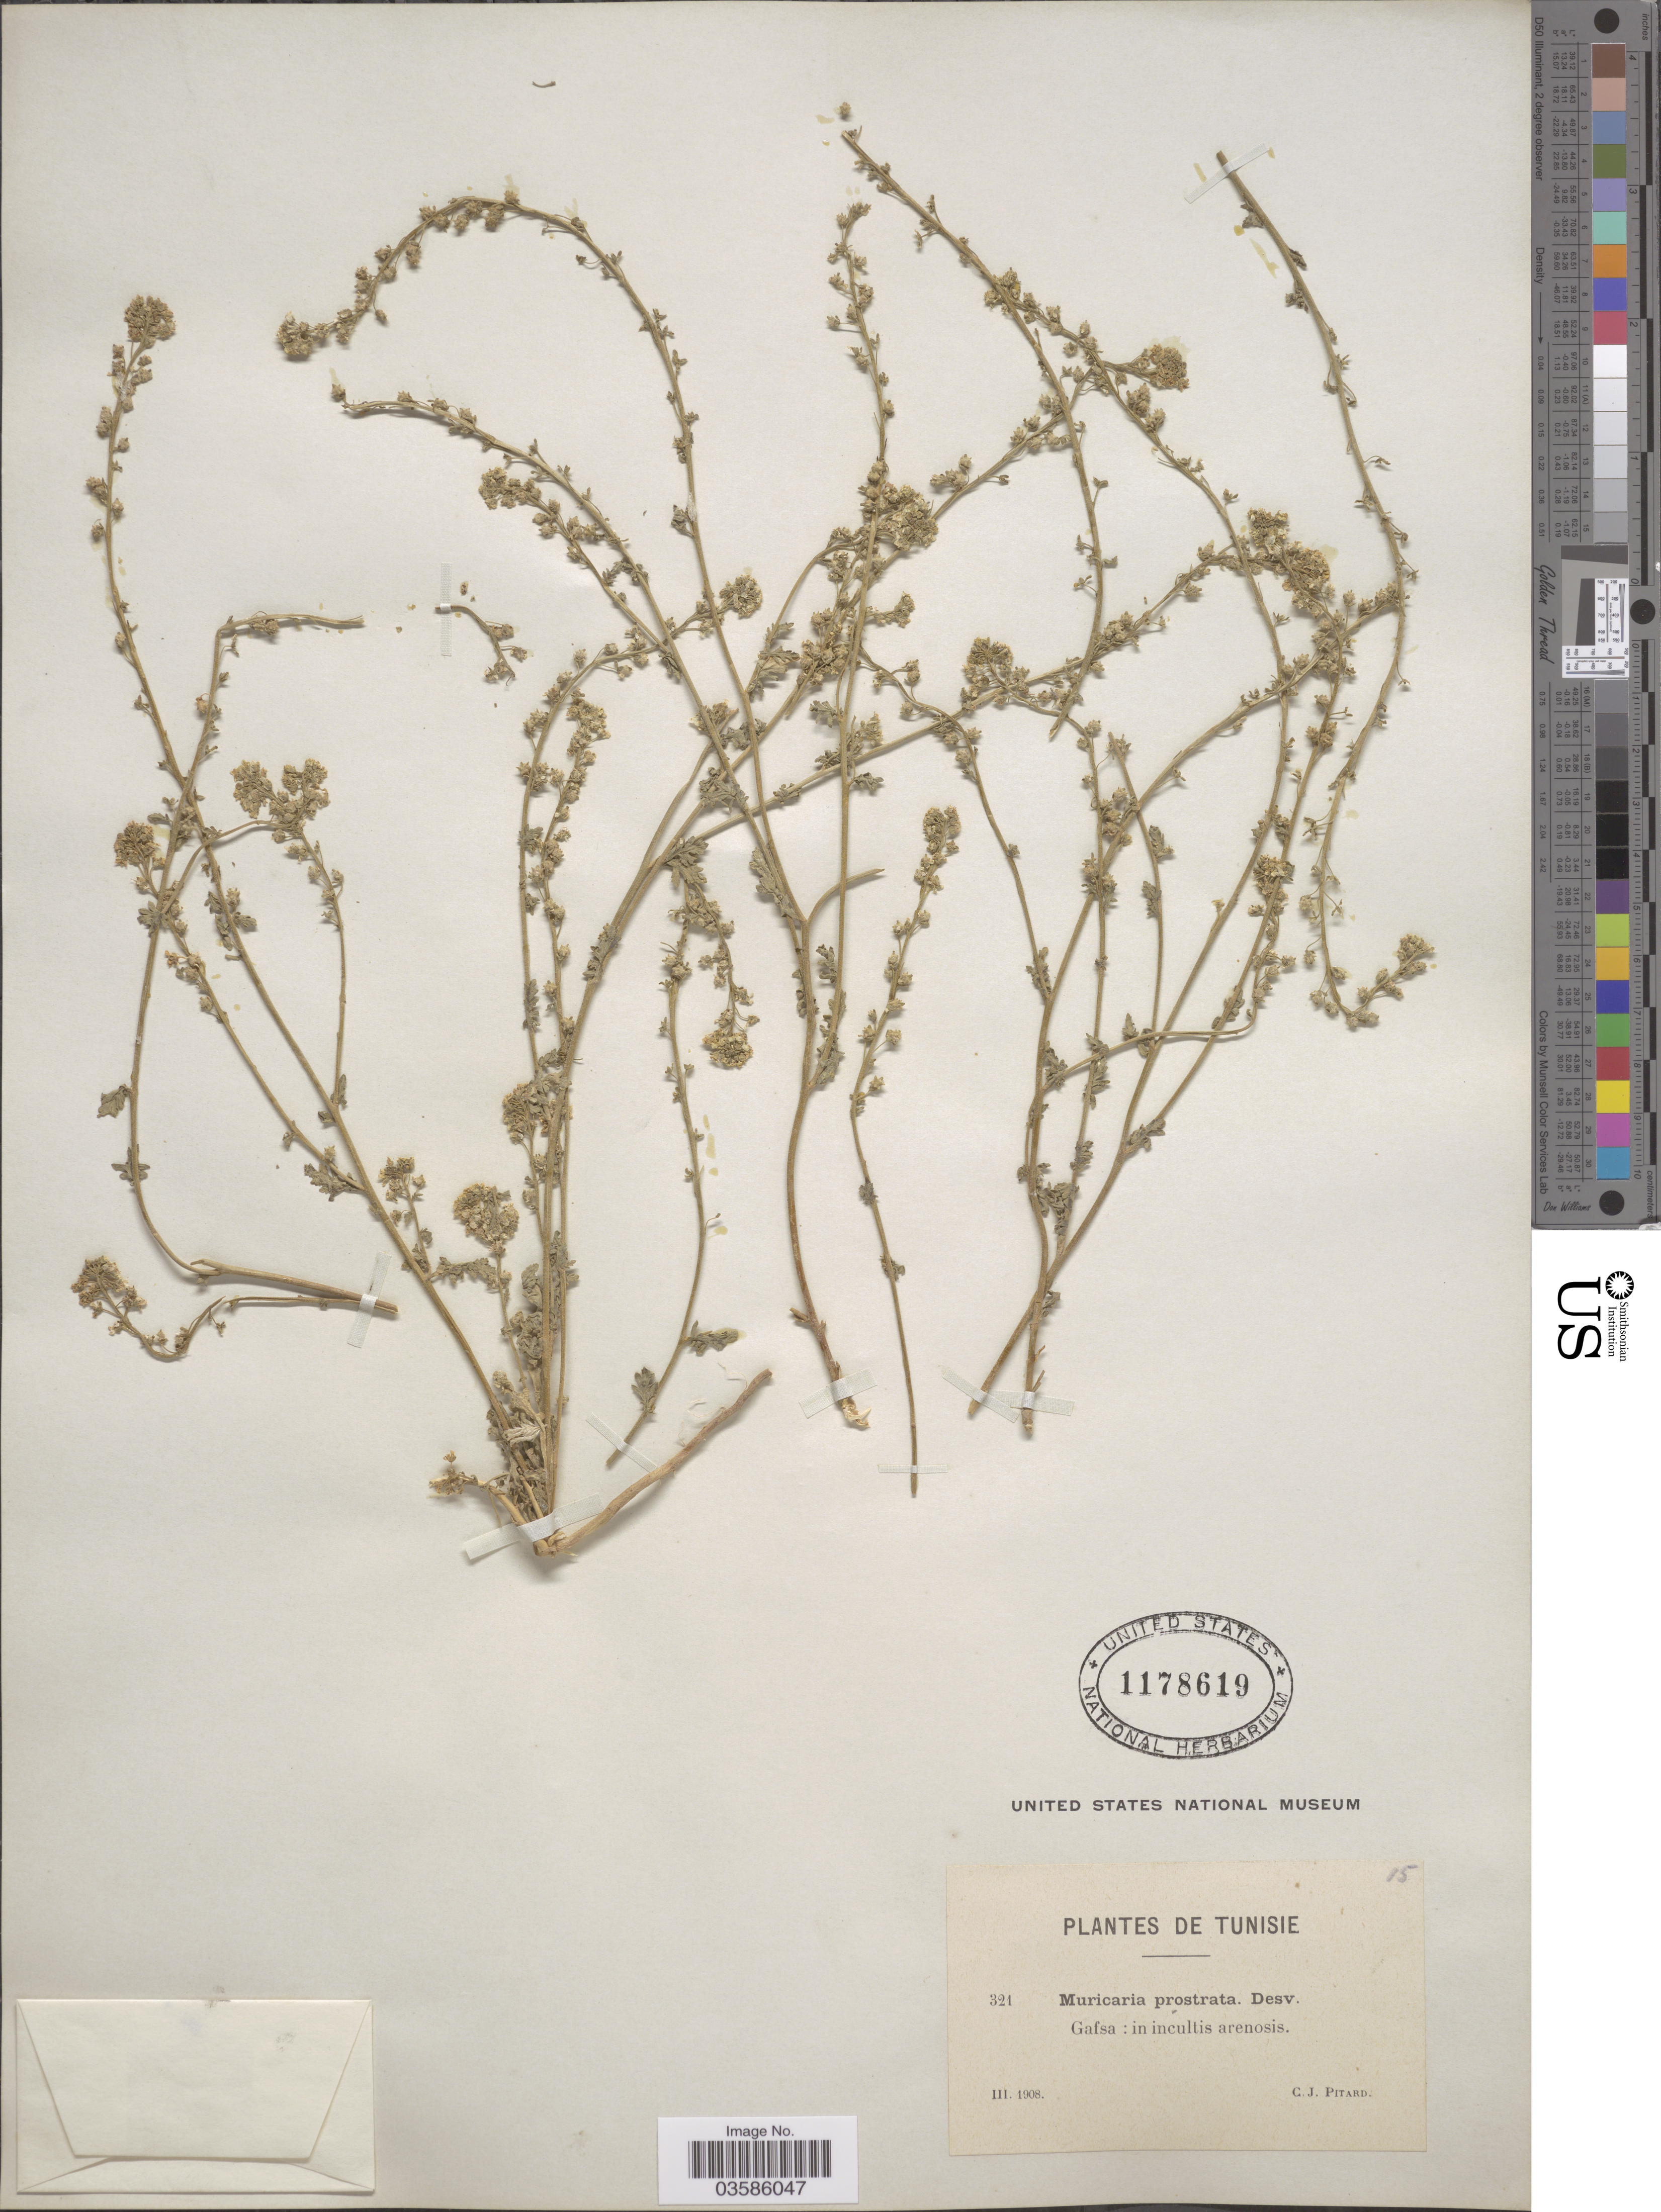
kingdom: Plantae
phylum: Tracheophyta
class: Magnoliopsida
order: Brassicales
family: Brassicaceae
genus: Muricaria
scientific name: Muricaria prostrata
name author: (Desf.) Desv.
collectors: C. Pitard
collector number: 321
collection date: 1908-03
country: Tunisia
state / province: Gafsa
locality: Tunisie. Gafsa: in incultis arenosis.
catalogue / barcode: US 1178619